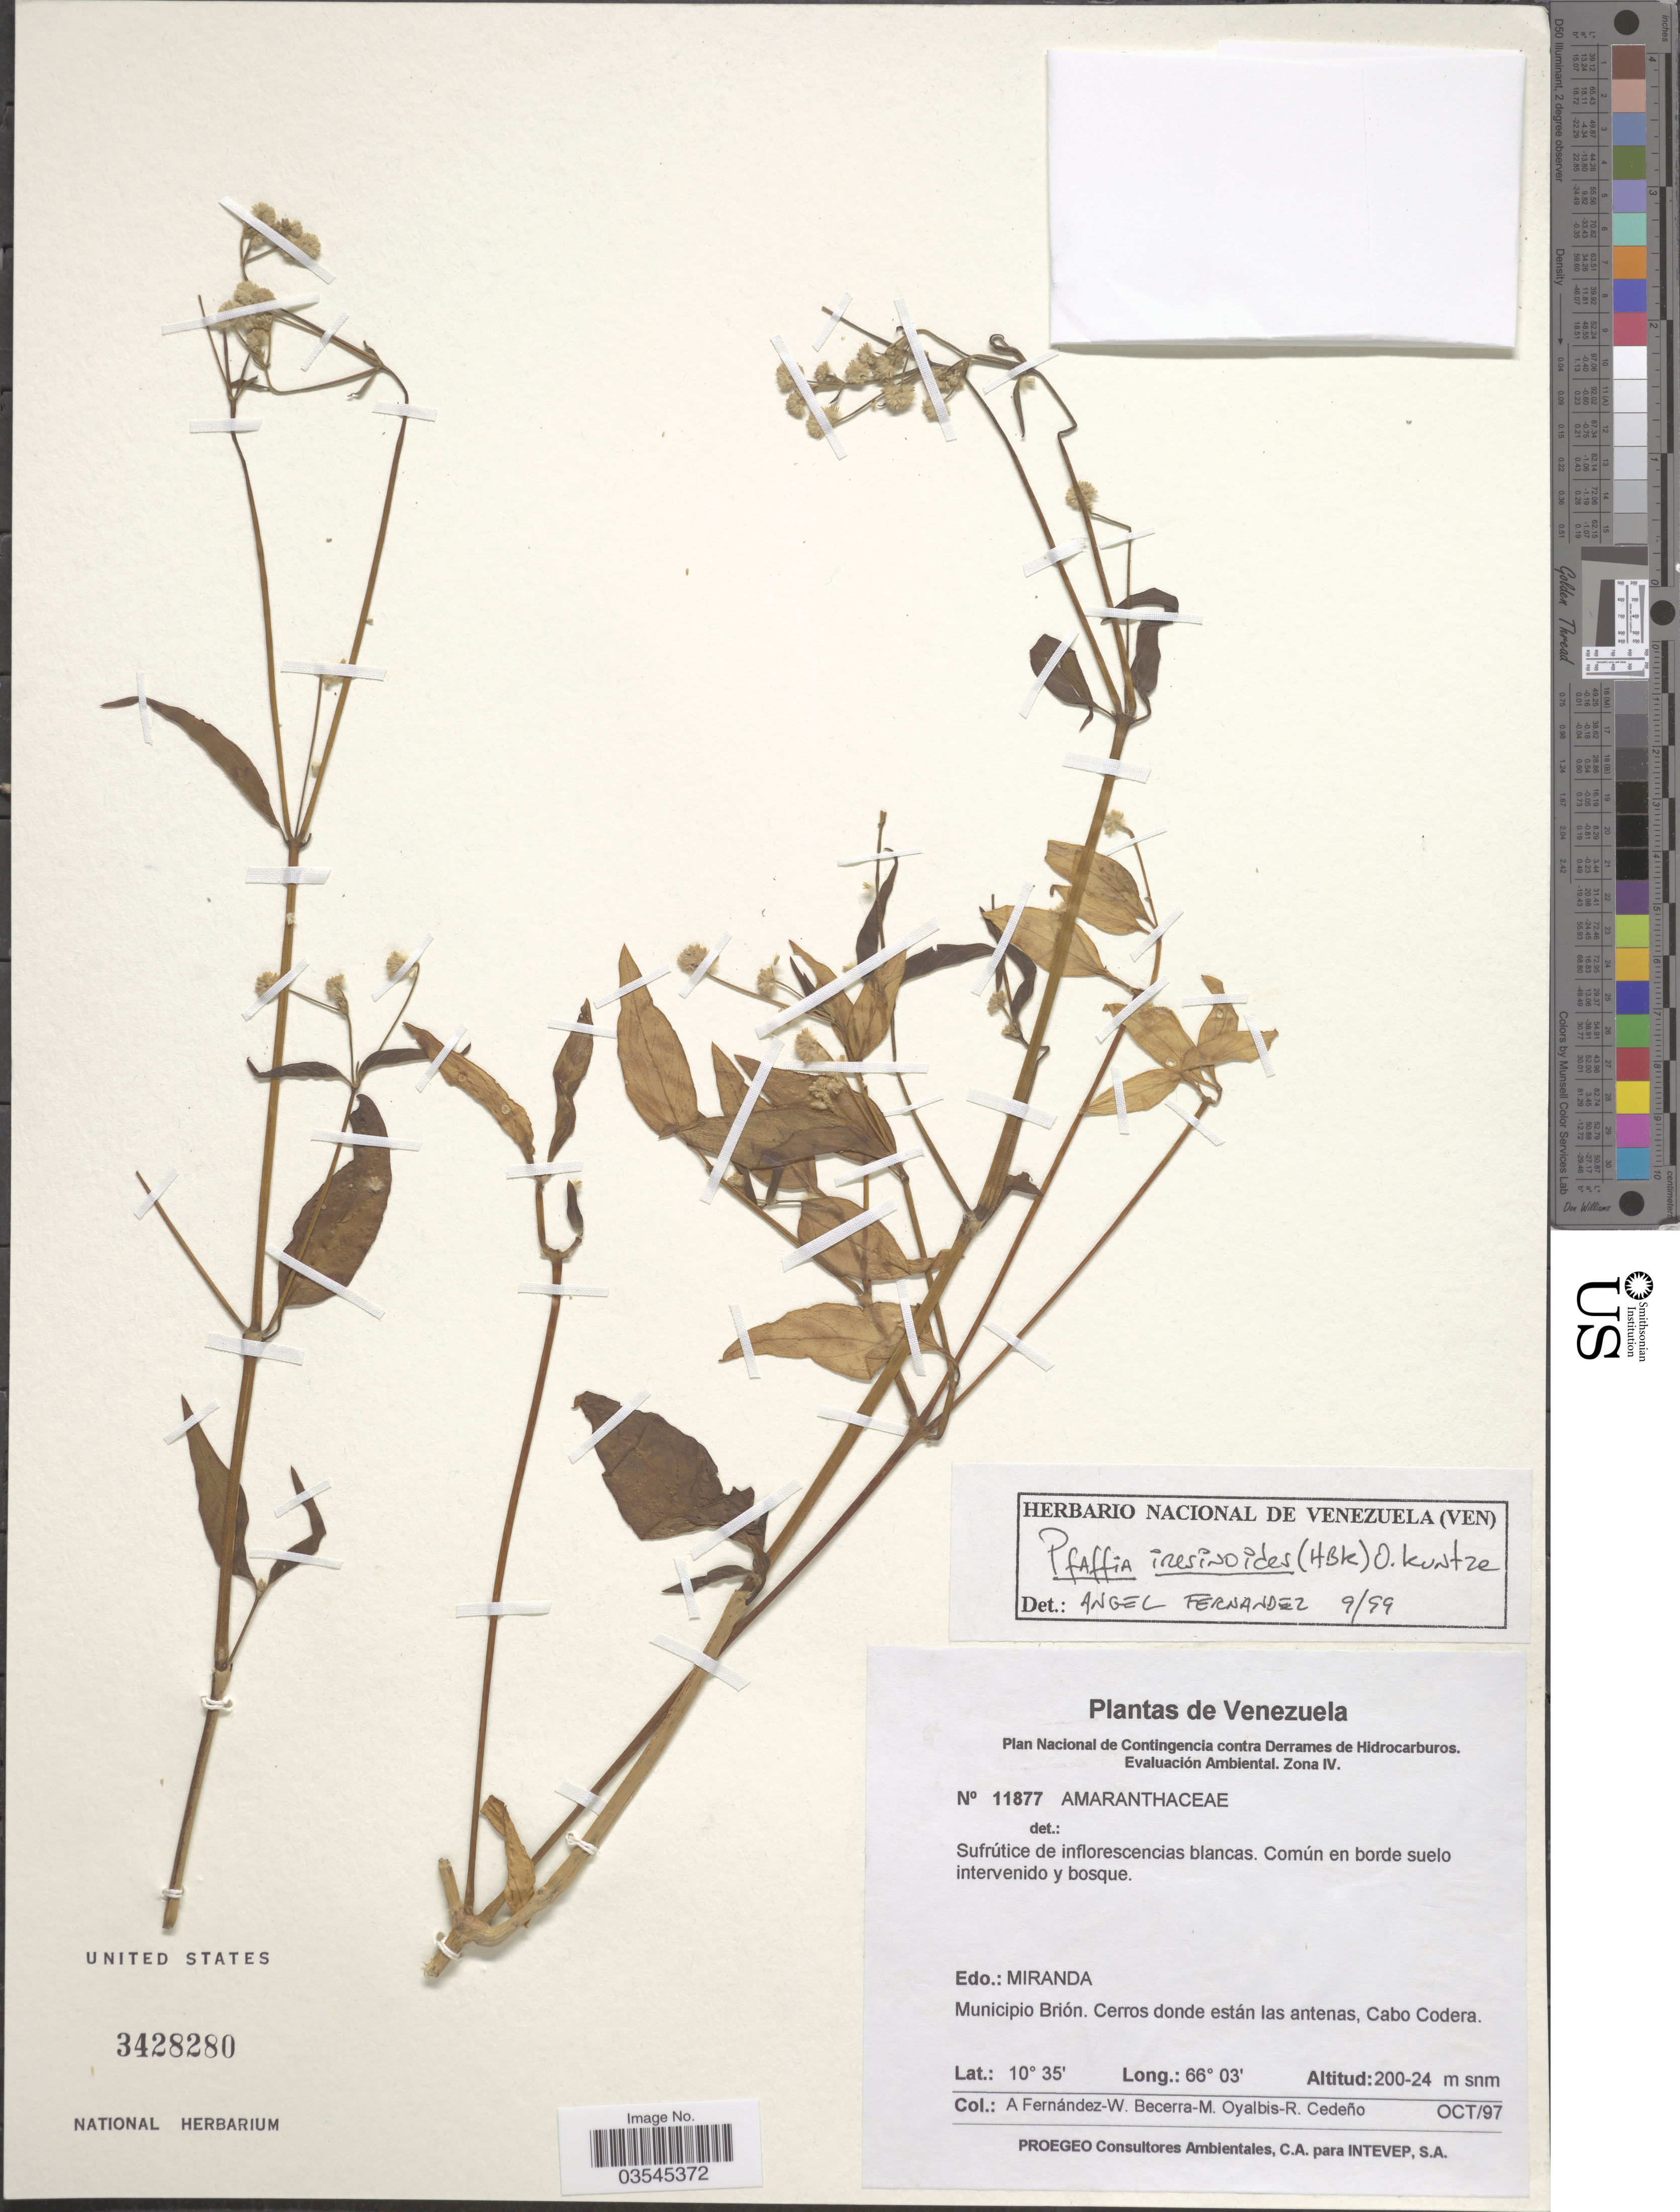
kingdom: Plantae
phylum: Tracheophyta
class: Magnoliopsida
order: Caryophyllales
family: Amaranthaceae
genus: Pfaffia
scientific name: Pfaffia iresinoides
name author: (Kunth) Spreng.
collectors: A. Fernández, W. Becerra, M. Oyalbis & R. Cedeño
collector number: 11877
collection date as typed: Transcribed d/m/y: /10/97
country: Venezuela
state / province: Miranda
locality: Municipio Brió. Cerros donde están las antennas, Cabo Codera.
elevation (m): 24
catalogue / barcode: US 3428280